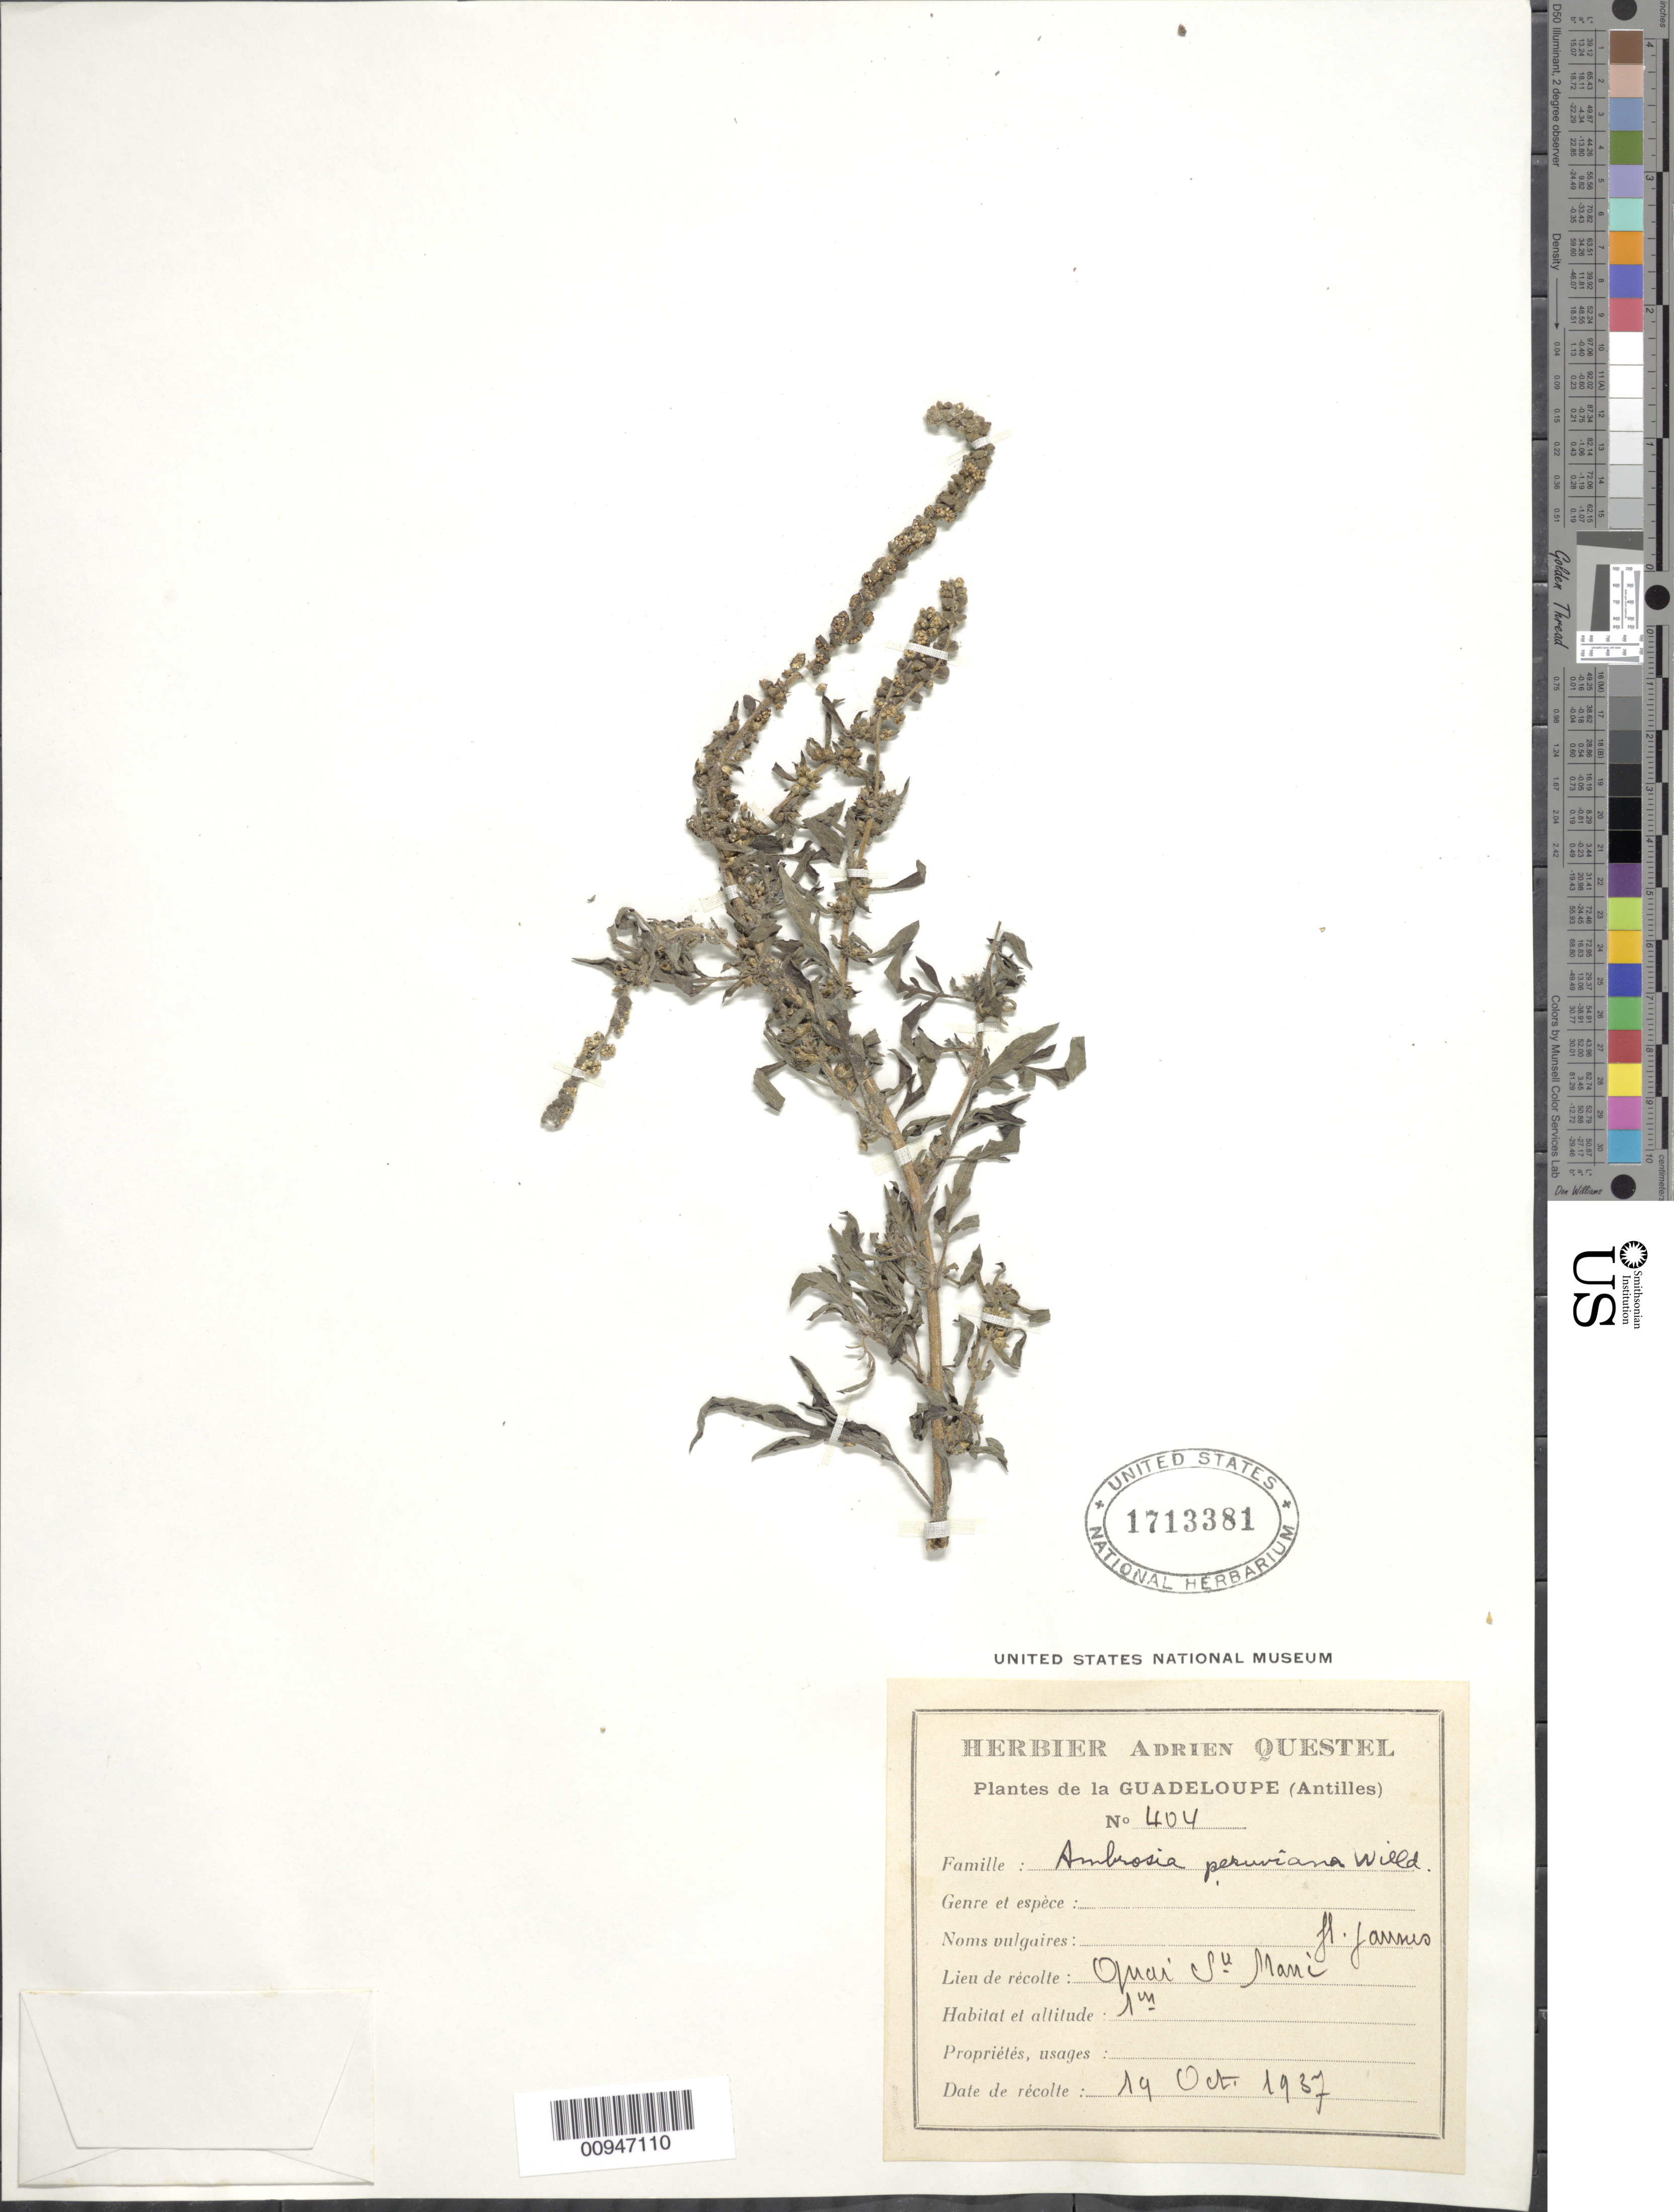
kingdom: Plantae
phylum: Tracheophyta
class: Magnoliopsida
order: Asterales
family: Asteraceae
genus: Ambrosia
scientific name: Ambrosia hispida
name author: Pursh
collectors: A. Questel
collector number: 404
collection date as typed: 19 Oct 1937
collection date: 1937-10-19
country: Guadeloupe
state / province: St. James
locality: Quai St. Mami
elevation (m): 1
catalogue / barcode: US 1713381